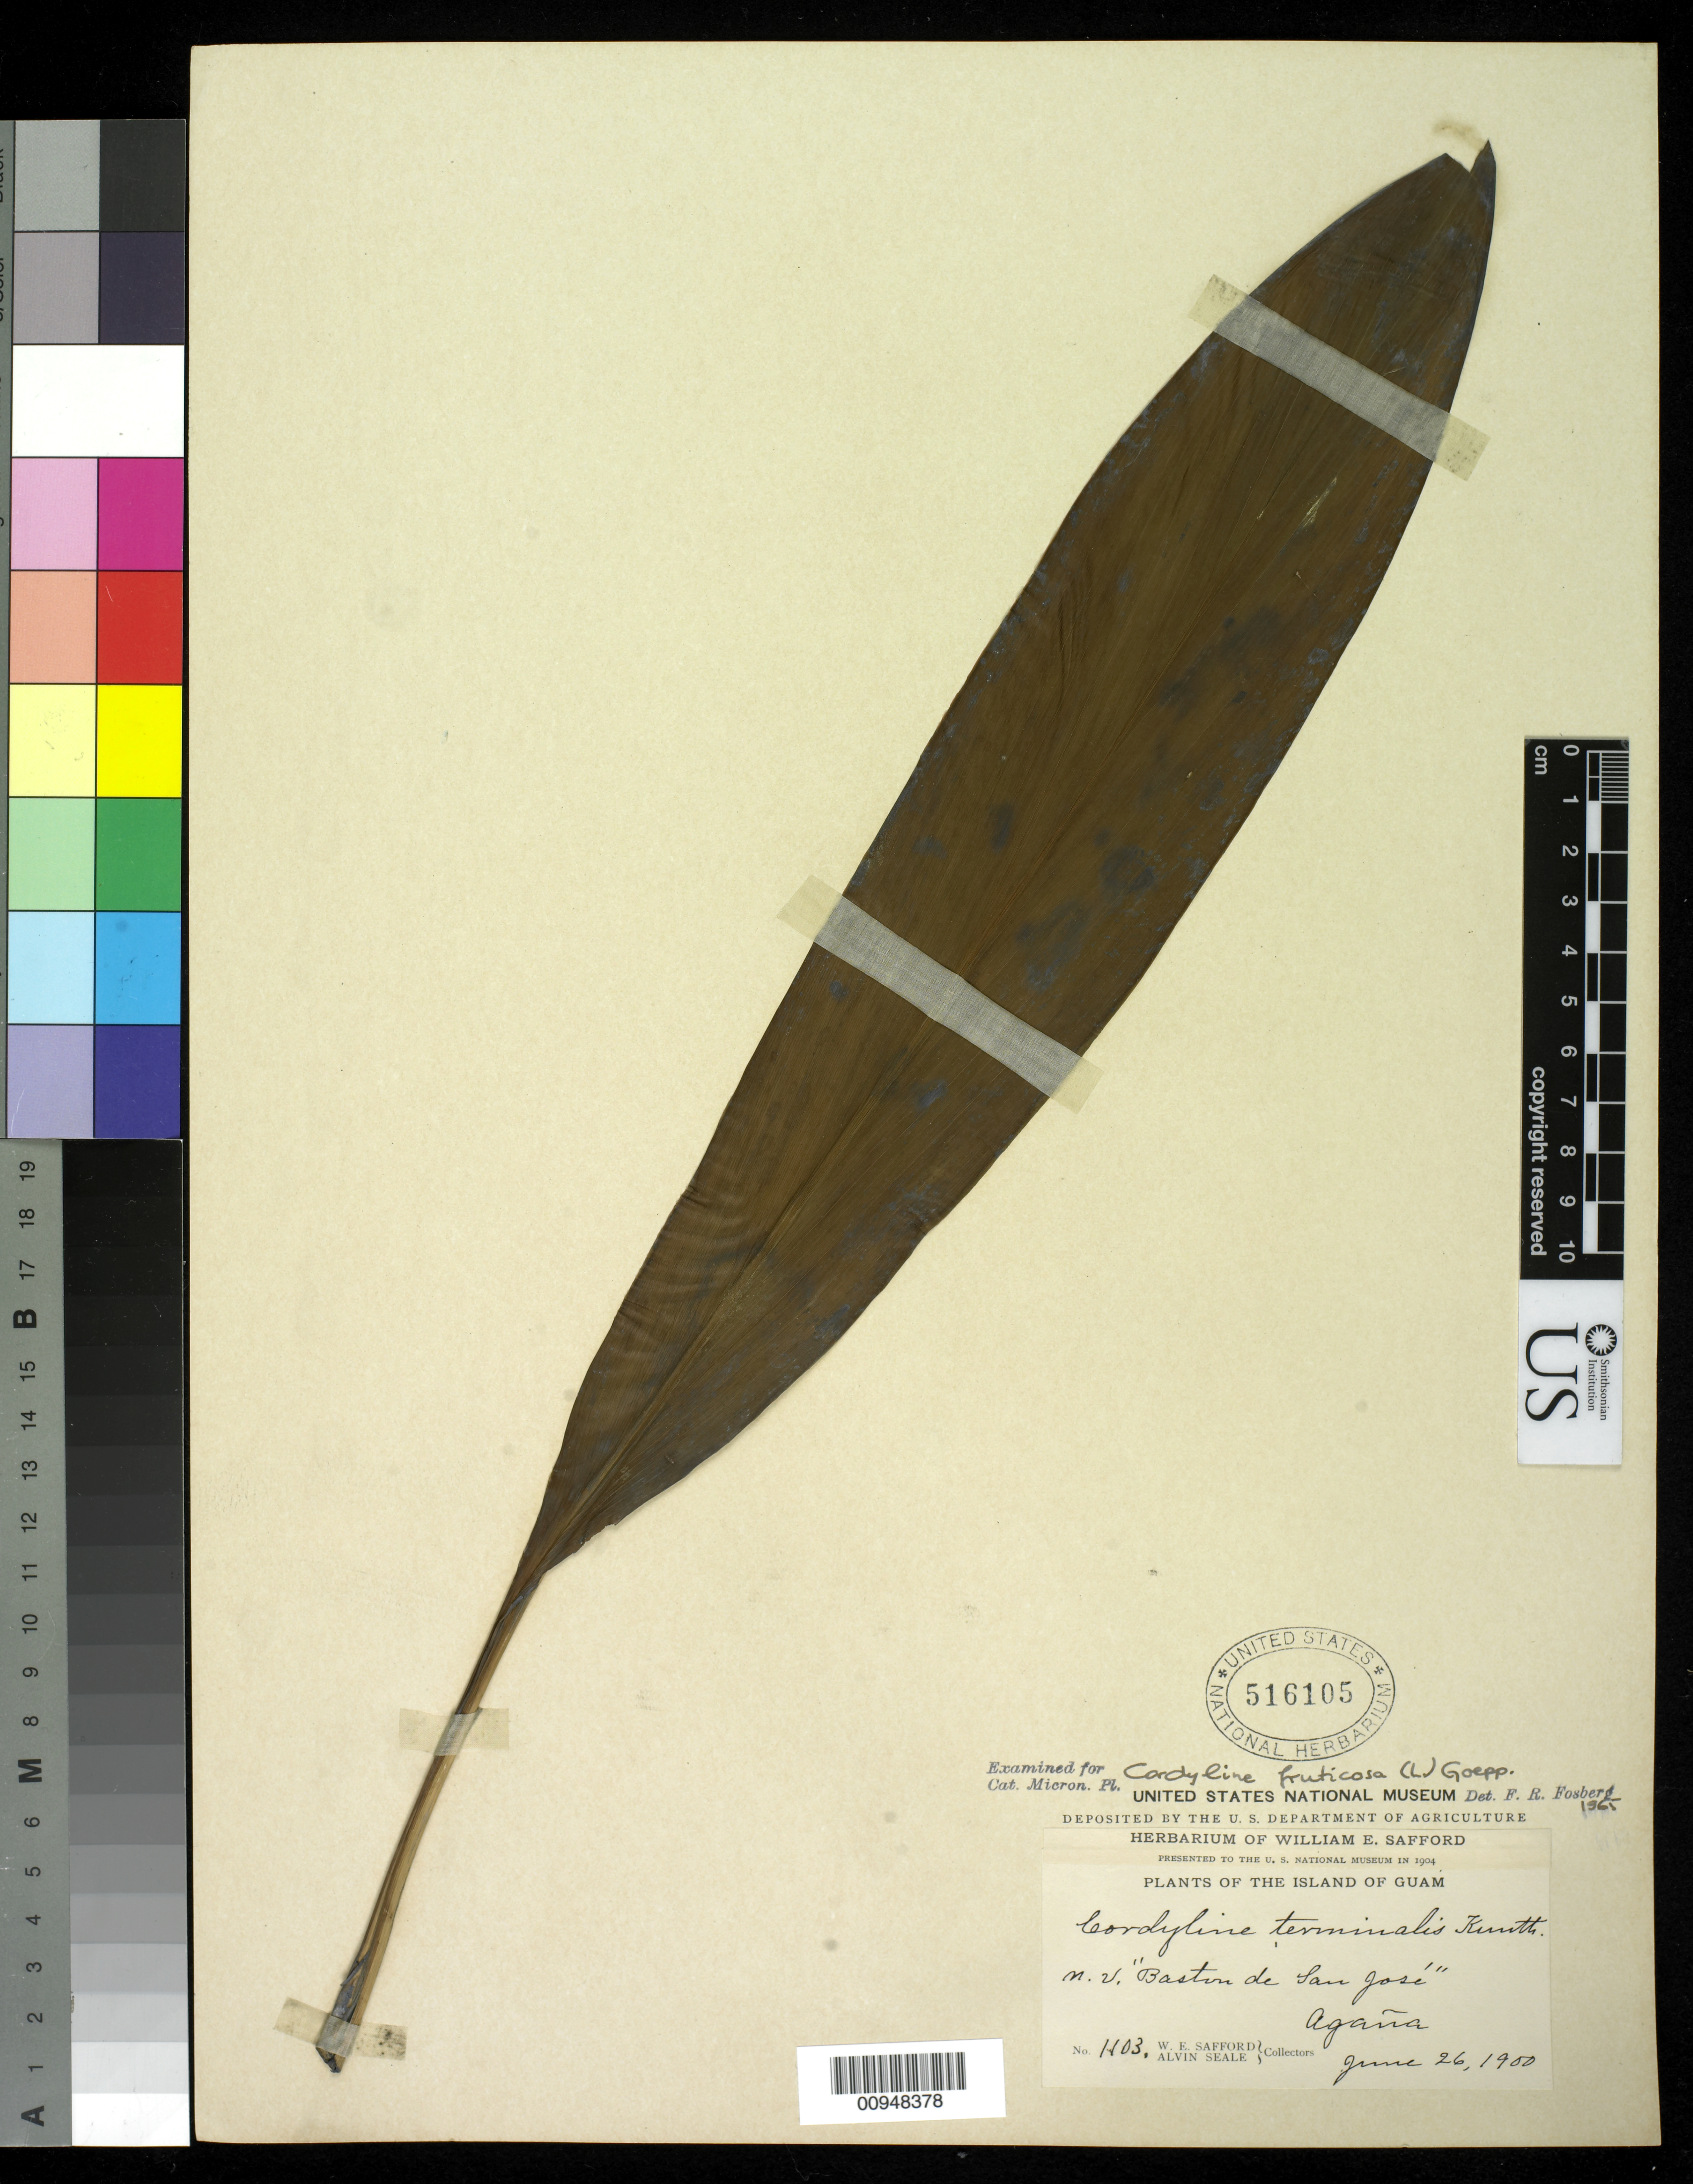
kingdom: Plantae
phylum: Tracheophyta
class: Liliopsida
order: Asparagales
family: Asparagaceae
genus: Cordyline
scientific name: Cordyline fruticosa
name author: (L.) A. Chev.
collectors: W. E. Safford & A. Seale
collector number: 1403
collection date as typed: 26 Jun 1900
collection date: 1900-06-26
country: Guam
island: Guam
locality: Agana.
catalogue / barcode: US 516105